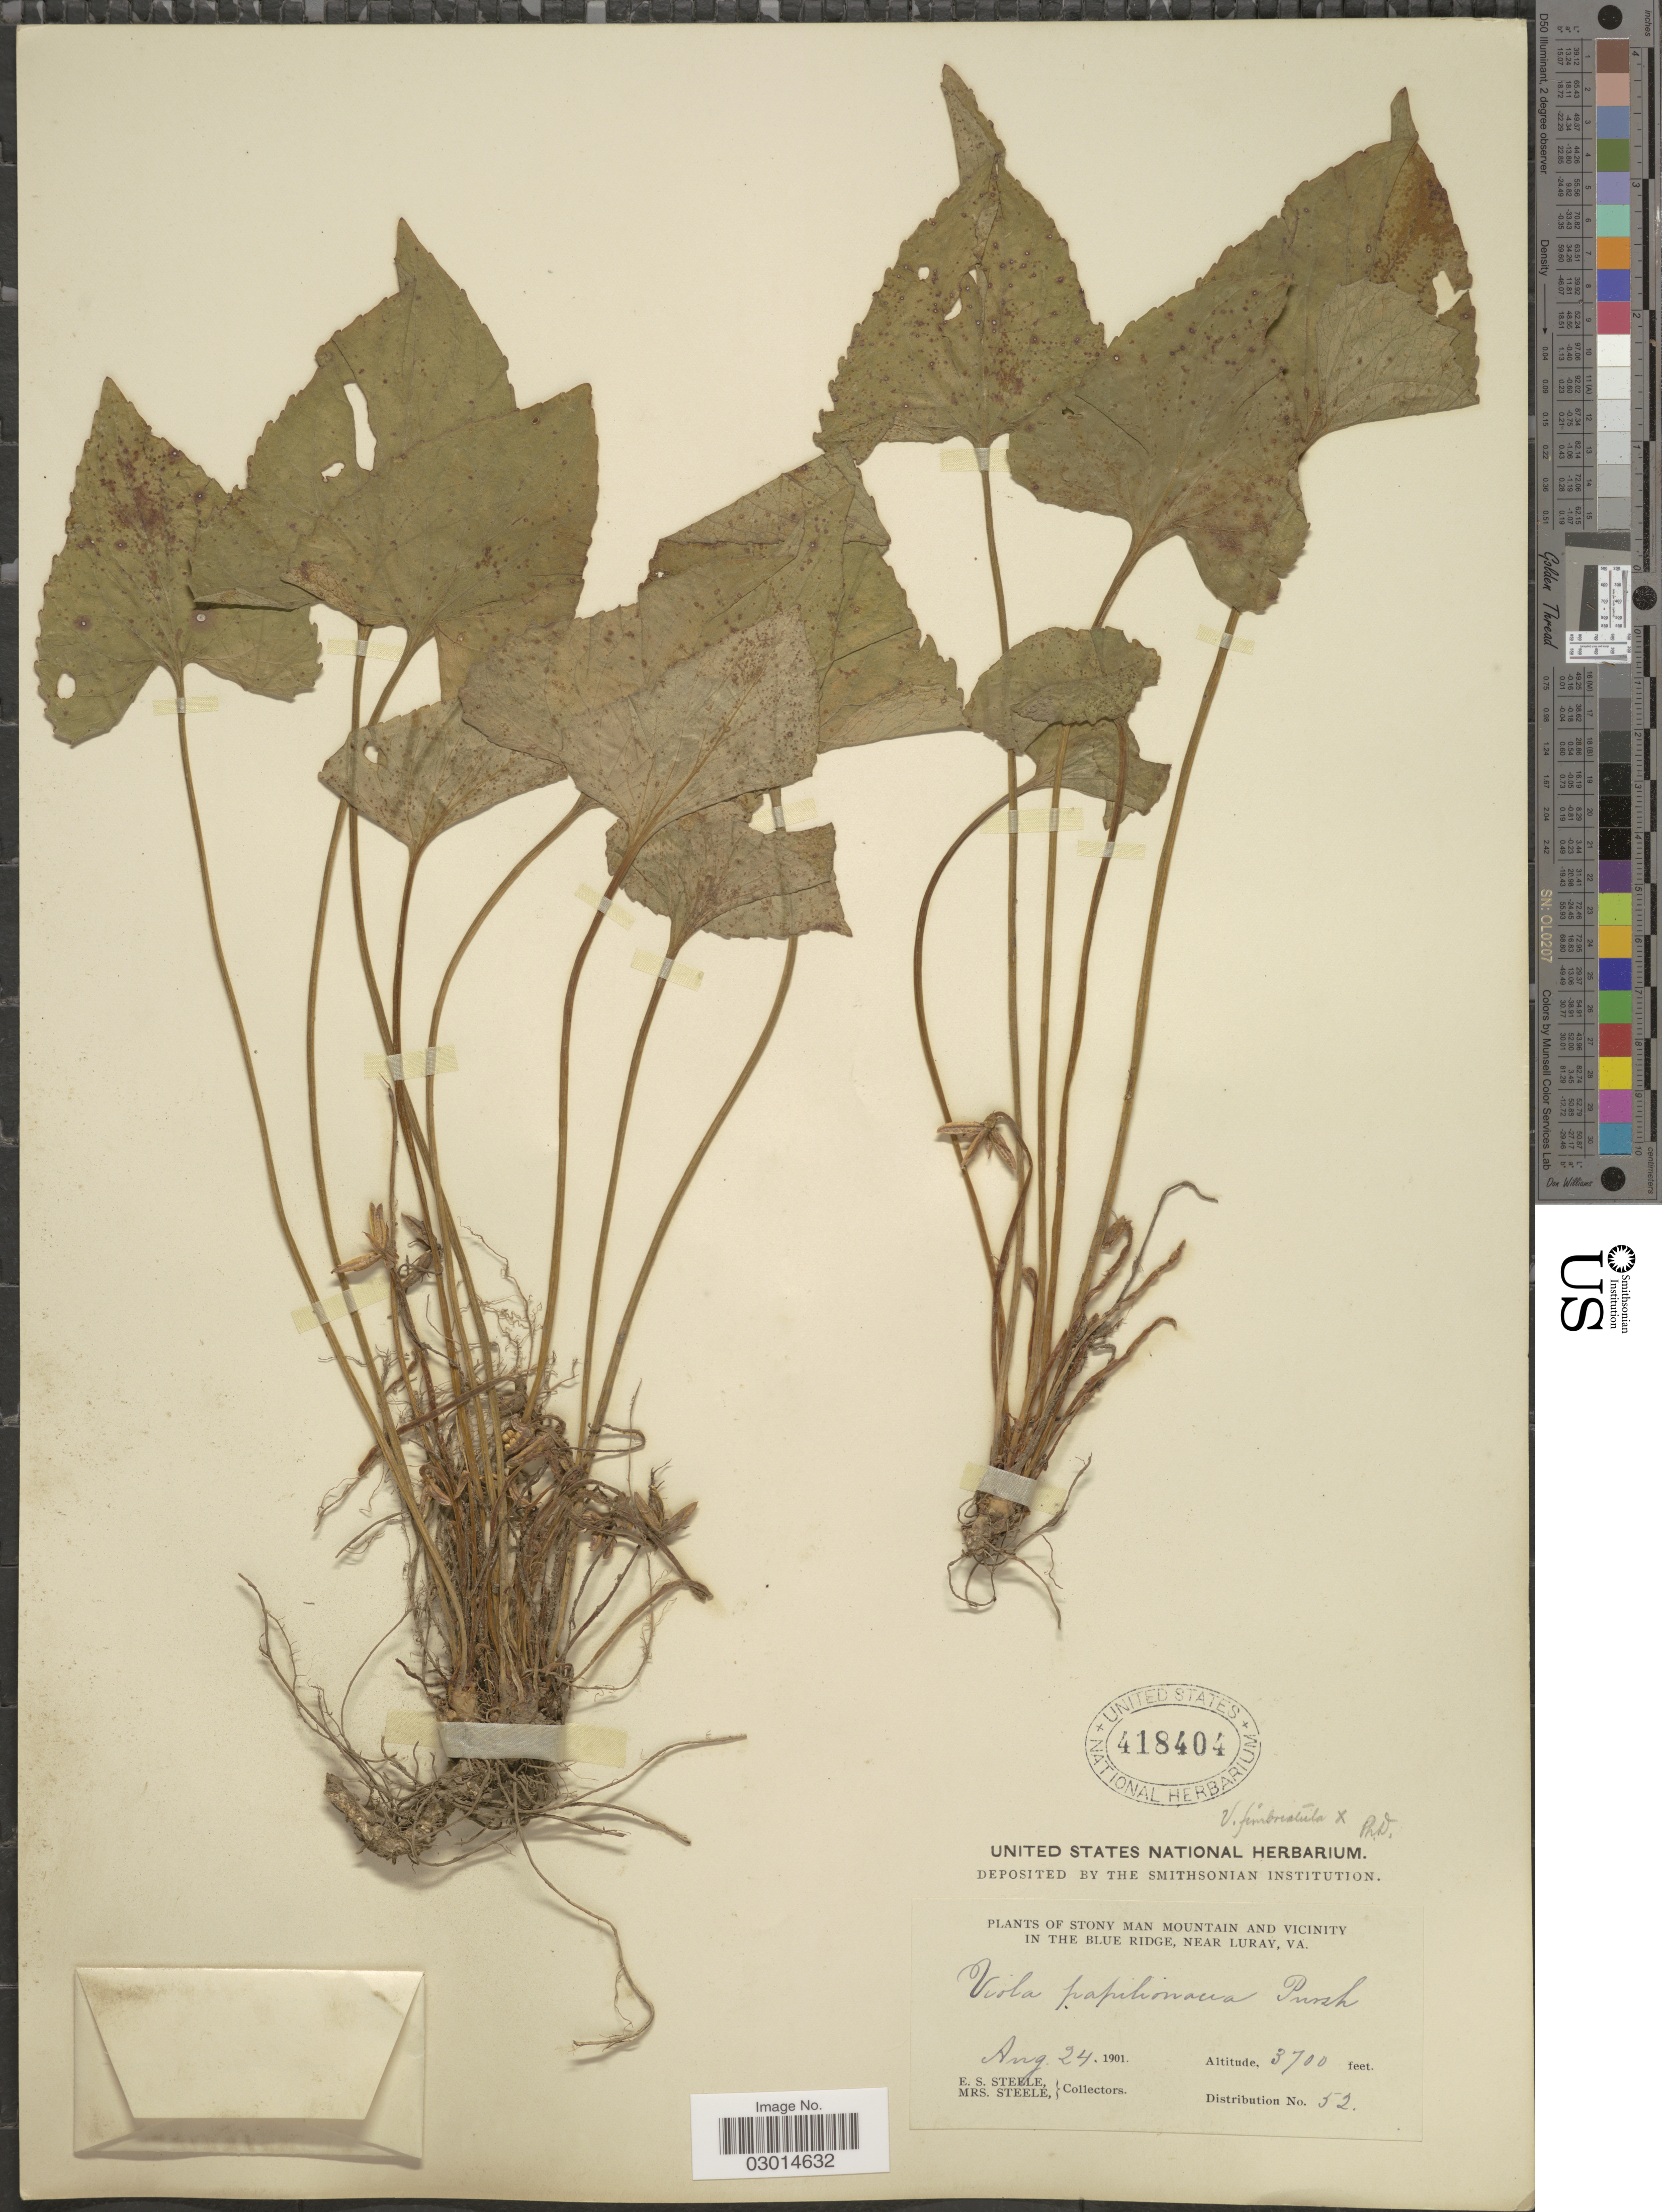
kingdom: Plantae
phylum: Tracheophyta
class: Magnoliopsida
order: Malpighiales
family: Violaceae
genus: Viola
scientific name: Viola dentata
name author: Pursh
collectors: E. Steele & Mrs. E. S. Steele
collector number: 52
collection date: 1901-08-24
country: United States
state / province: Virginia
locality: Stony Man Mountain and Vicinity, in the Blue Ridge, near Luray.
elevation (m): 1128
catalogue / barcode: US 418404